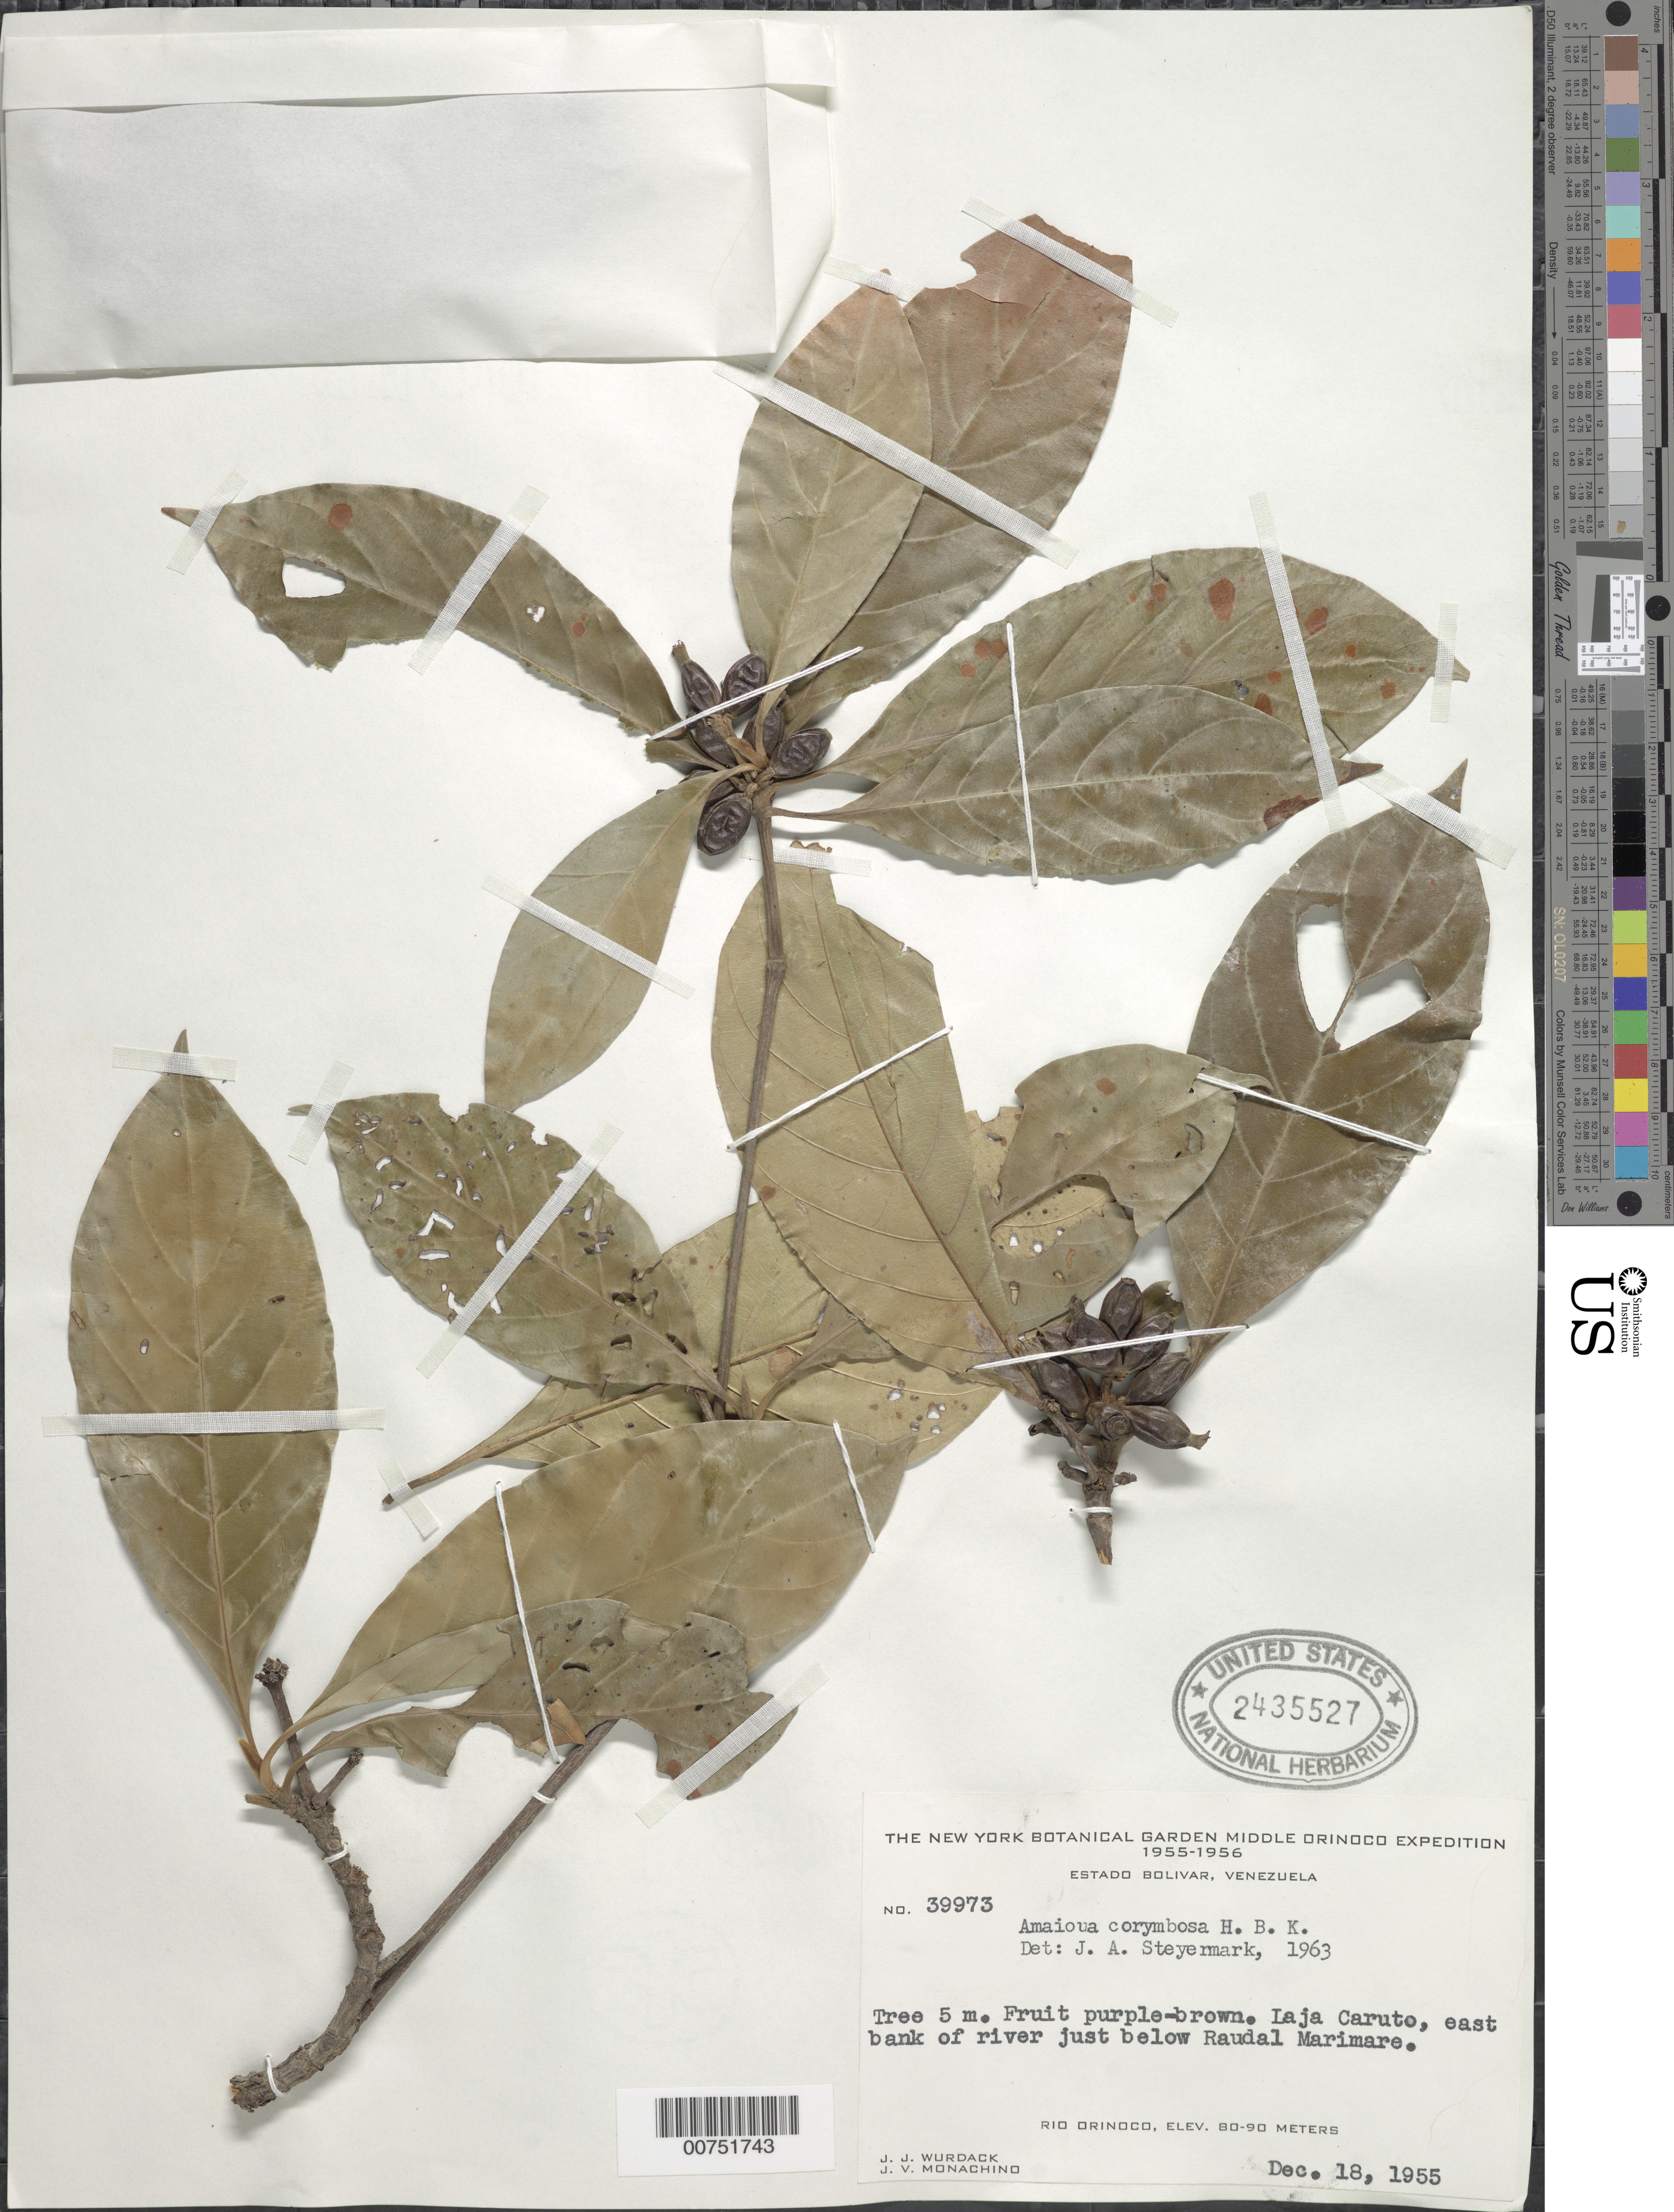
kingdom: Plantae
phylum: Tracheophyta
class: Magnoliopsida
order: Gentianales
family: Rubiaceae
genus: Amaioua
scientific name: Amaioua corymbosa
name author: Kunth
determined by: Steyermark, Julian A., (VEN)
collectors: J. J. Wurdack & J. V. Monachino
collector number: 39973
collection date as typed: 18-Dec-55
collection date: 1955-12-18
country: Venezuela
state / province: Bolívar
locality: Laja Caruto, east bank of river just below Raudal Marimare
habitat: East bank of river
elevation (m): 80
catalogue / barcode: US 2435527